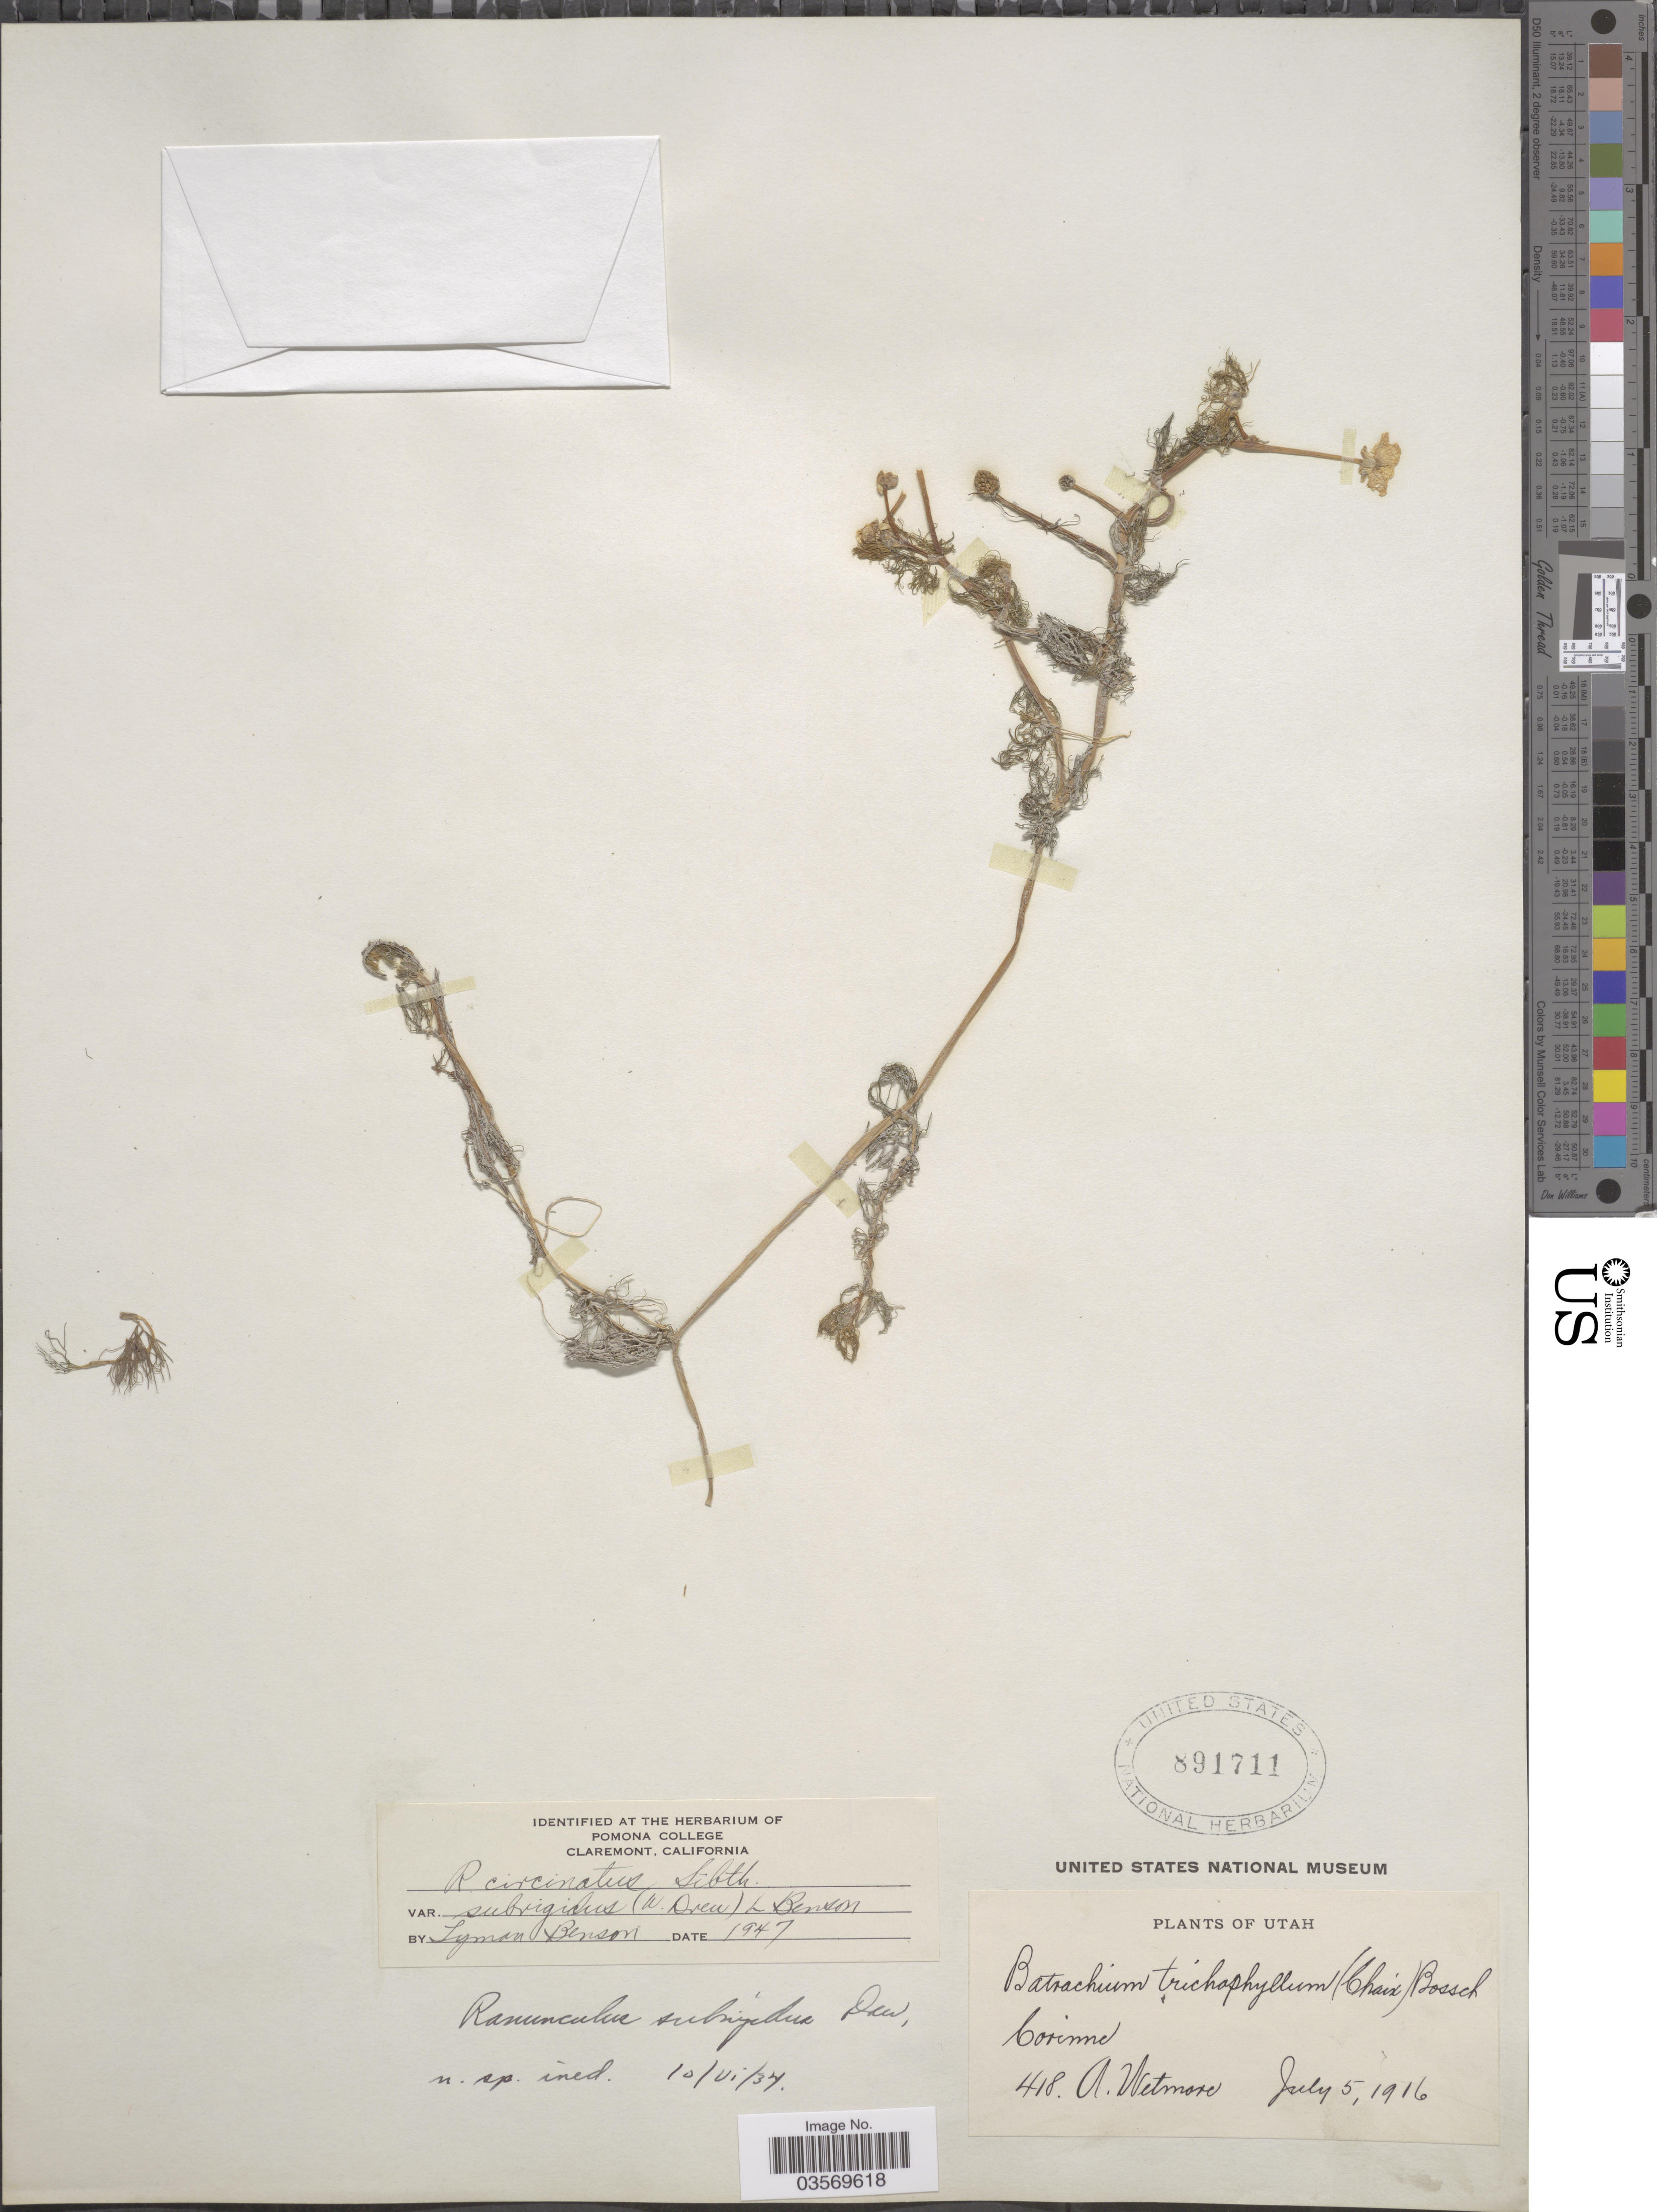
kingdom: Plantae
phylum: Tracheophyta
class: Magnoliopsida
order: Ranunculales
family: Ranunculaceae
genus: Ranunculus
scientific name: Ranunculus subrigidus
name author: W.B. Drew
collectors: A. Wetmore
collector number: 418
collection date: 1916-07-05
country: United States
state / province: Utah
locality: Corinne.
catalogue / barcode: US 891711